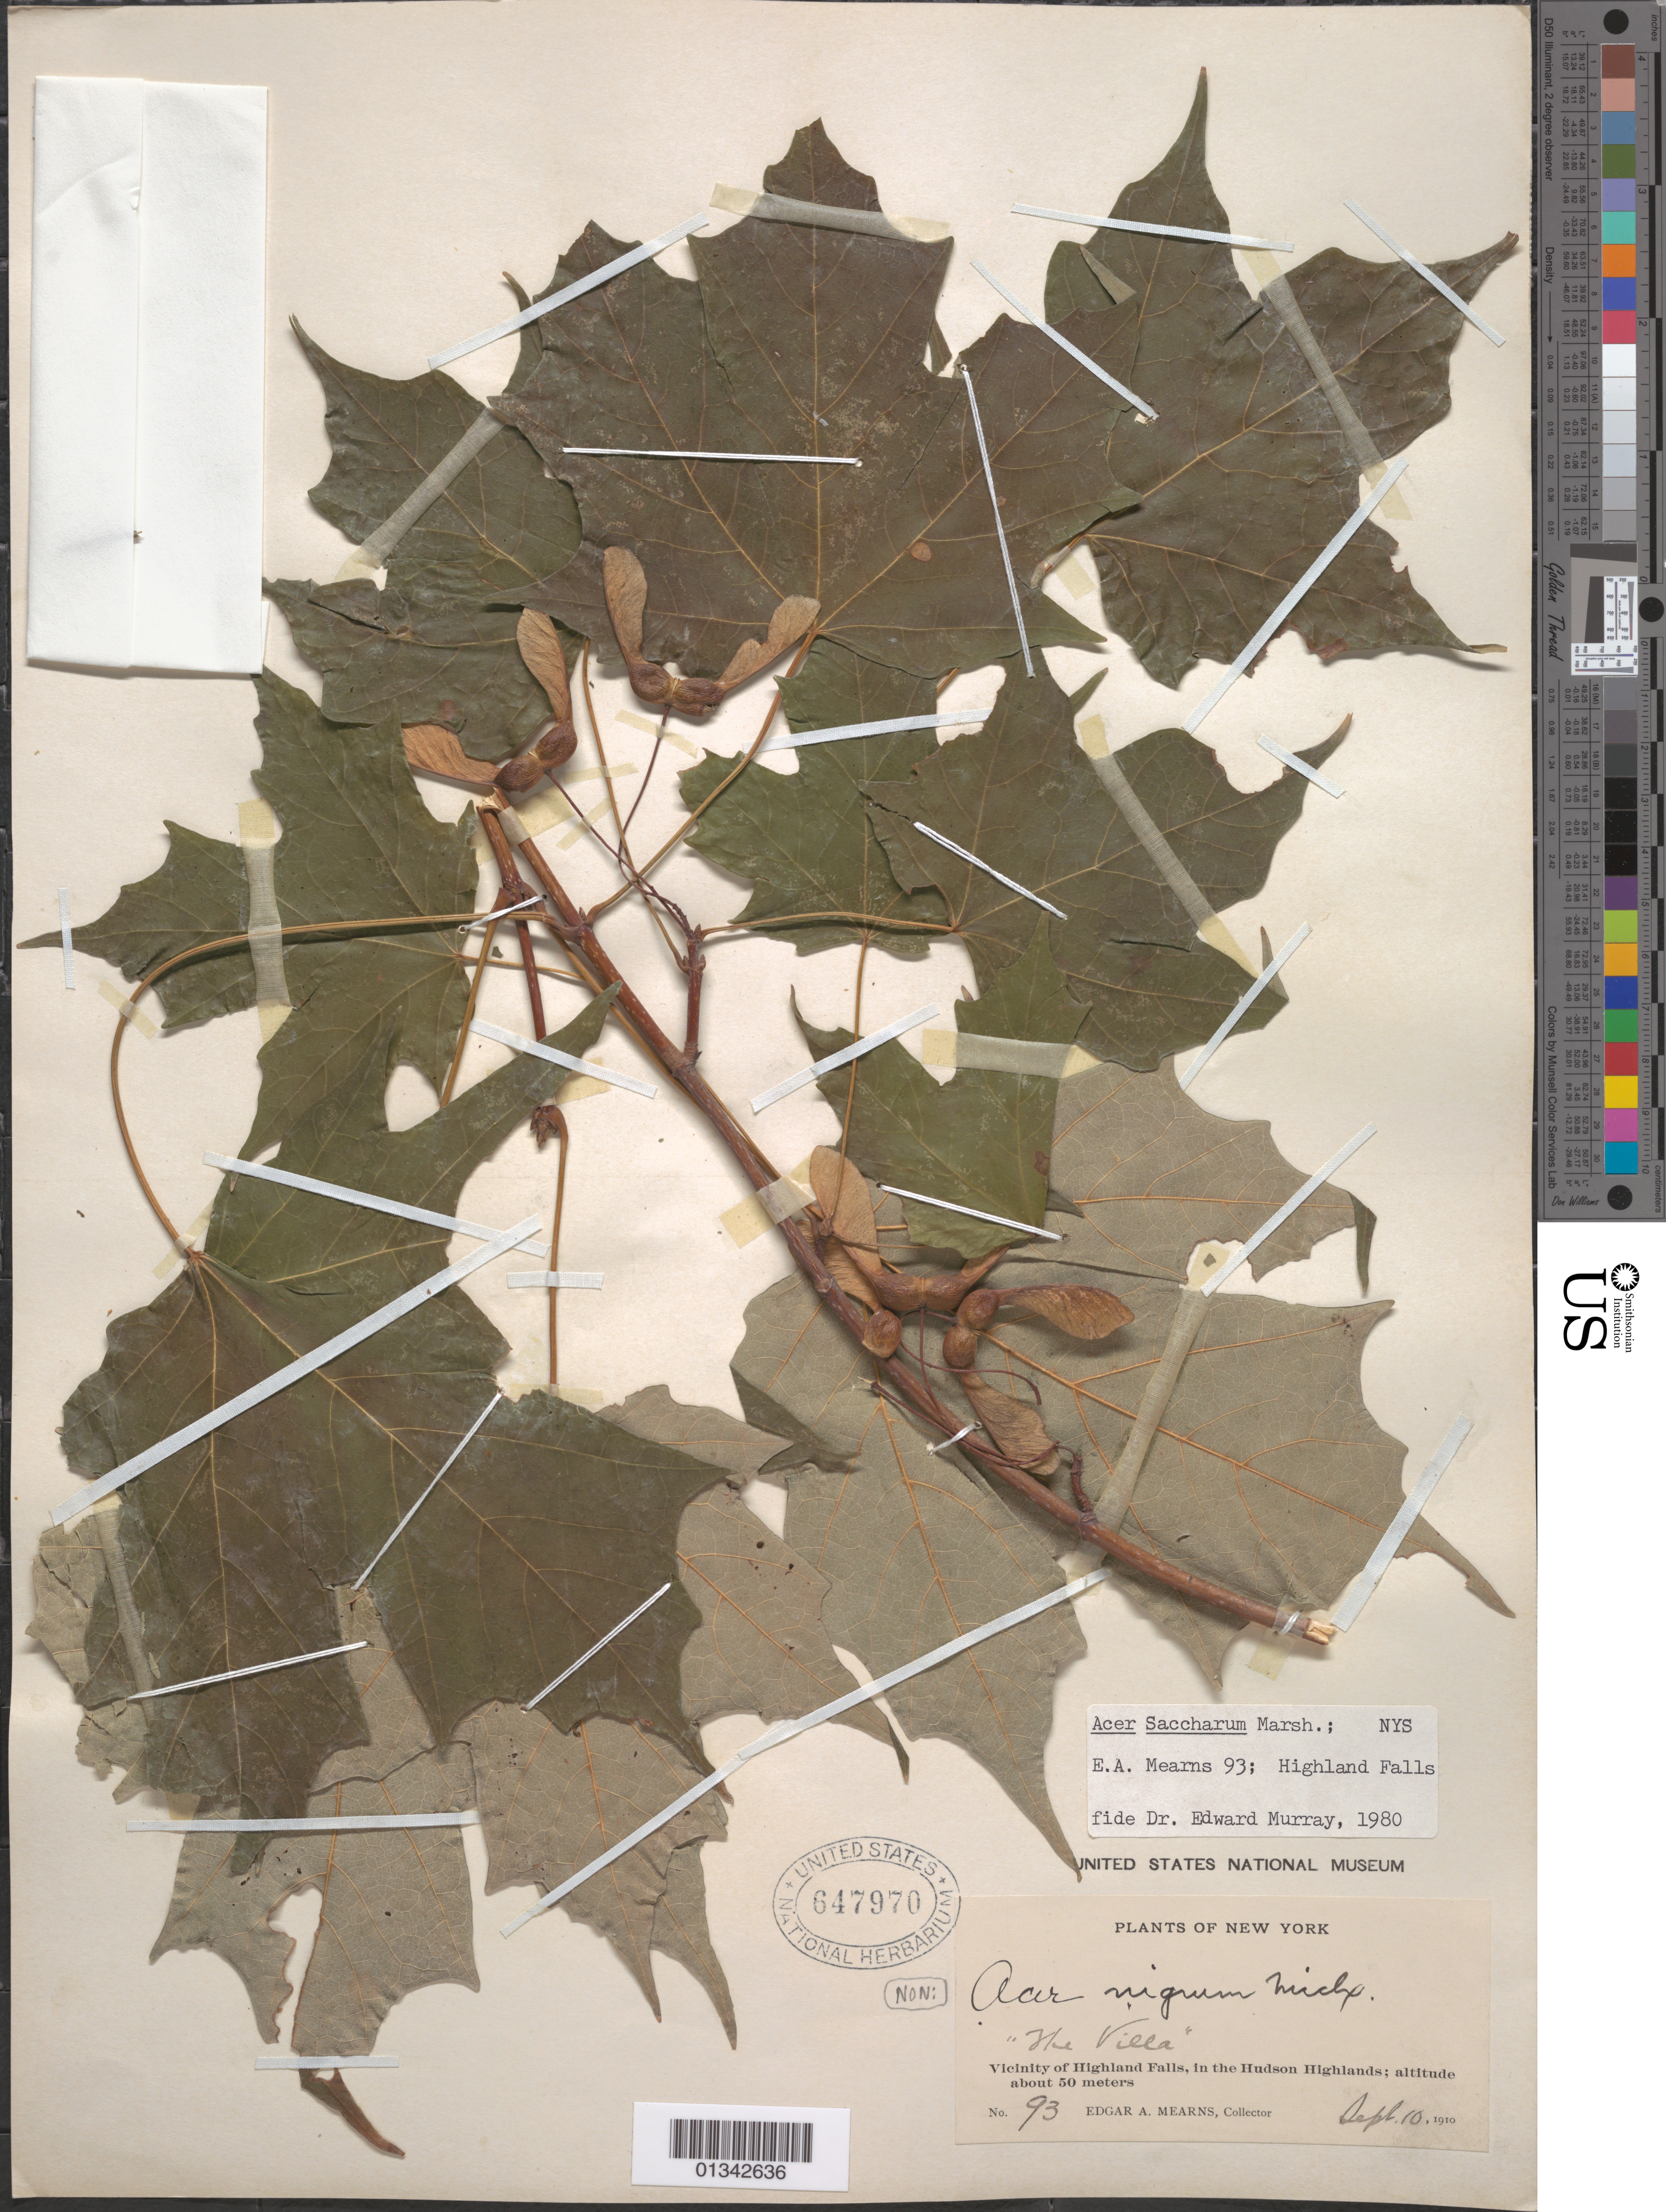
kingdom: Plantae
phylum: Tracheophyta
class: Magnoliopsida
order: Sapindales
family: Sapindaceae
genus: Acer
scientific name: Acer saccharum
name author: Marshall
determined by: Murray, Edward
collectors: E. A. Mearns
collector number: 93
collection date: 1910-09-10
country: United States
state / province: New York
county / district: Orange County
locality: Highland Falls vicinity, in the Hudson Highlands, "The Villa"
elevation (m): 50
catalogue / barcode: US 647970